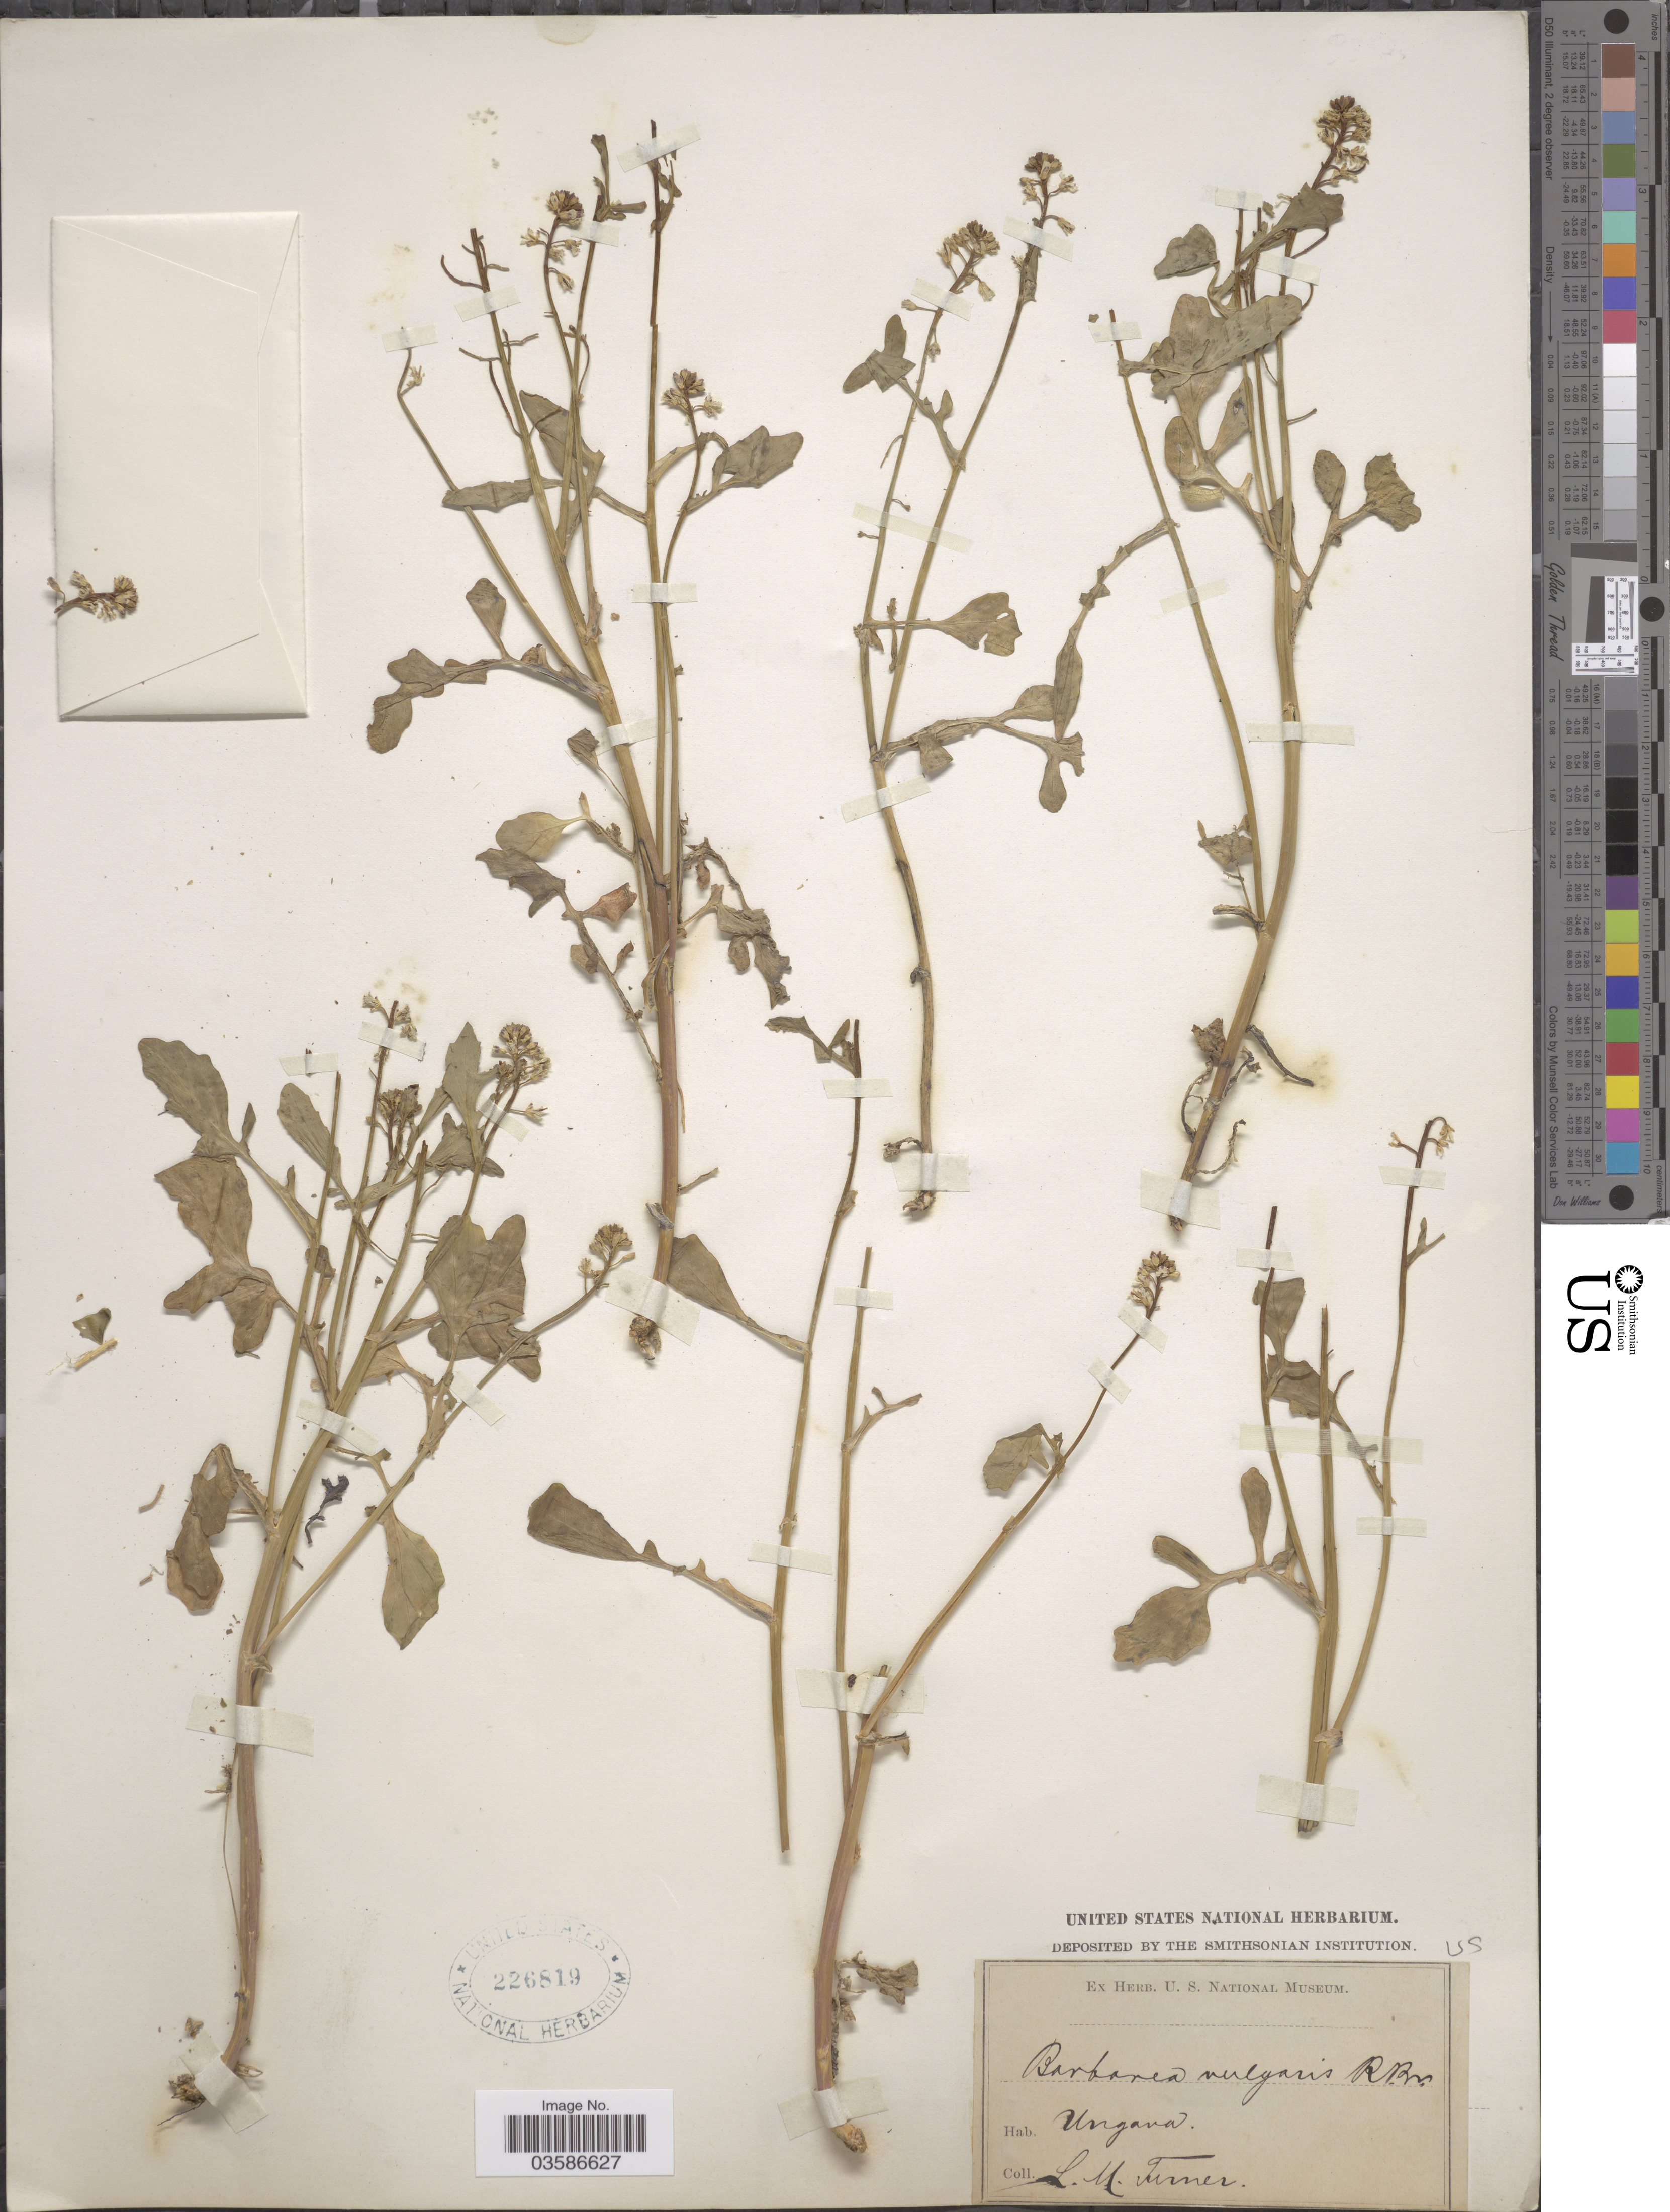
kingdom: Plantae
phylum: Tracheophyta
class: Magnoliopsida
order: Brassicales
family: Brassicaceae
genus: Barbarea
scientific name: Barbarea vulgaris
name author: W.T. Aiton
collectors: L. M. Turner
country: Canada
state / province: Northwest Territories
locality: Ungava.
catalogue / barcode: US 226819